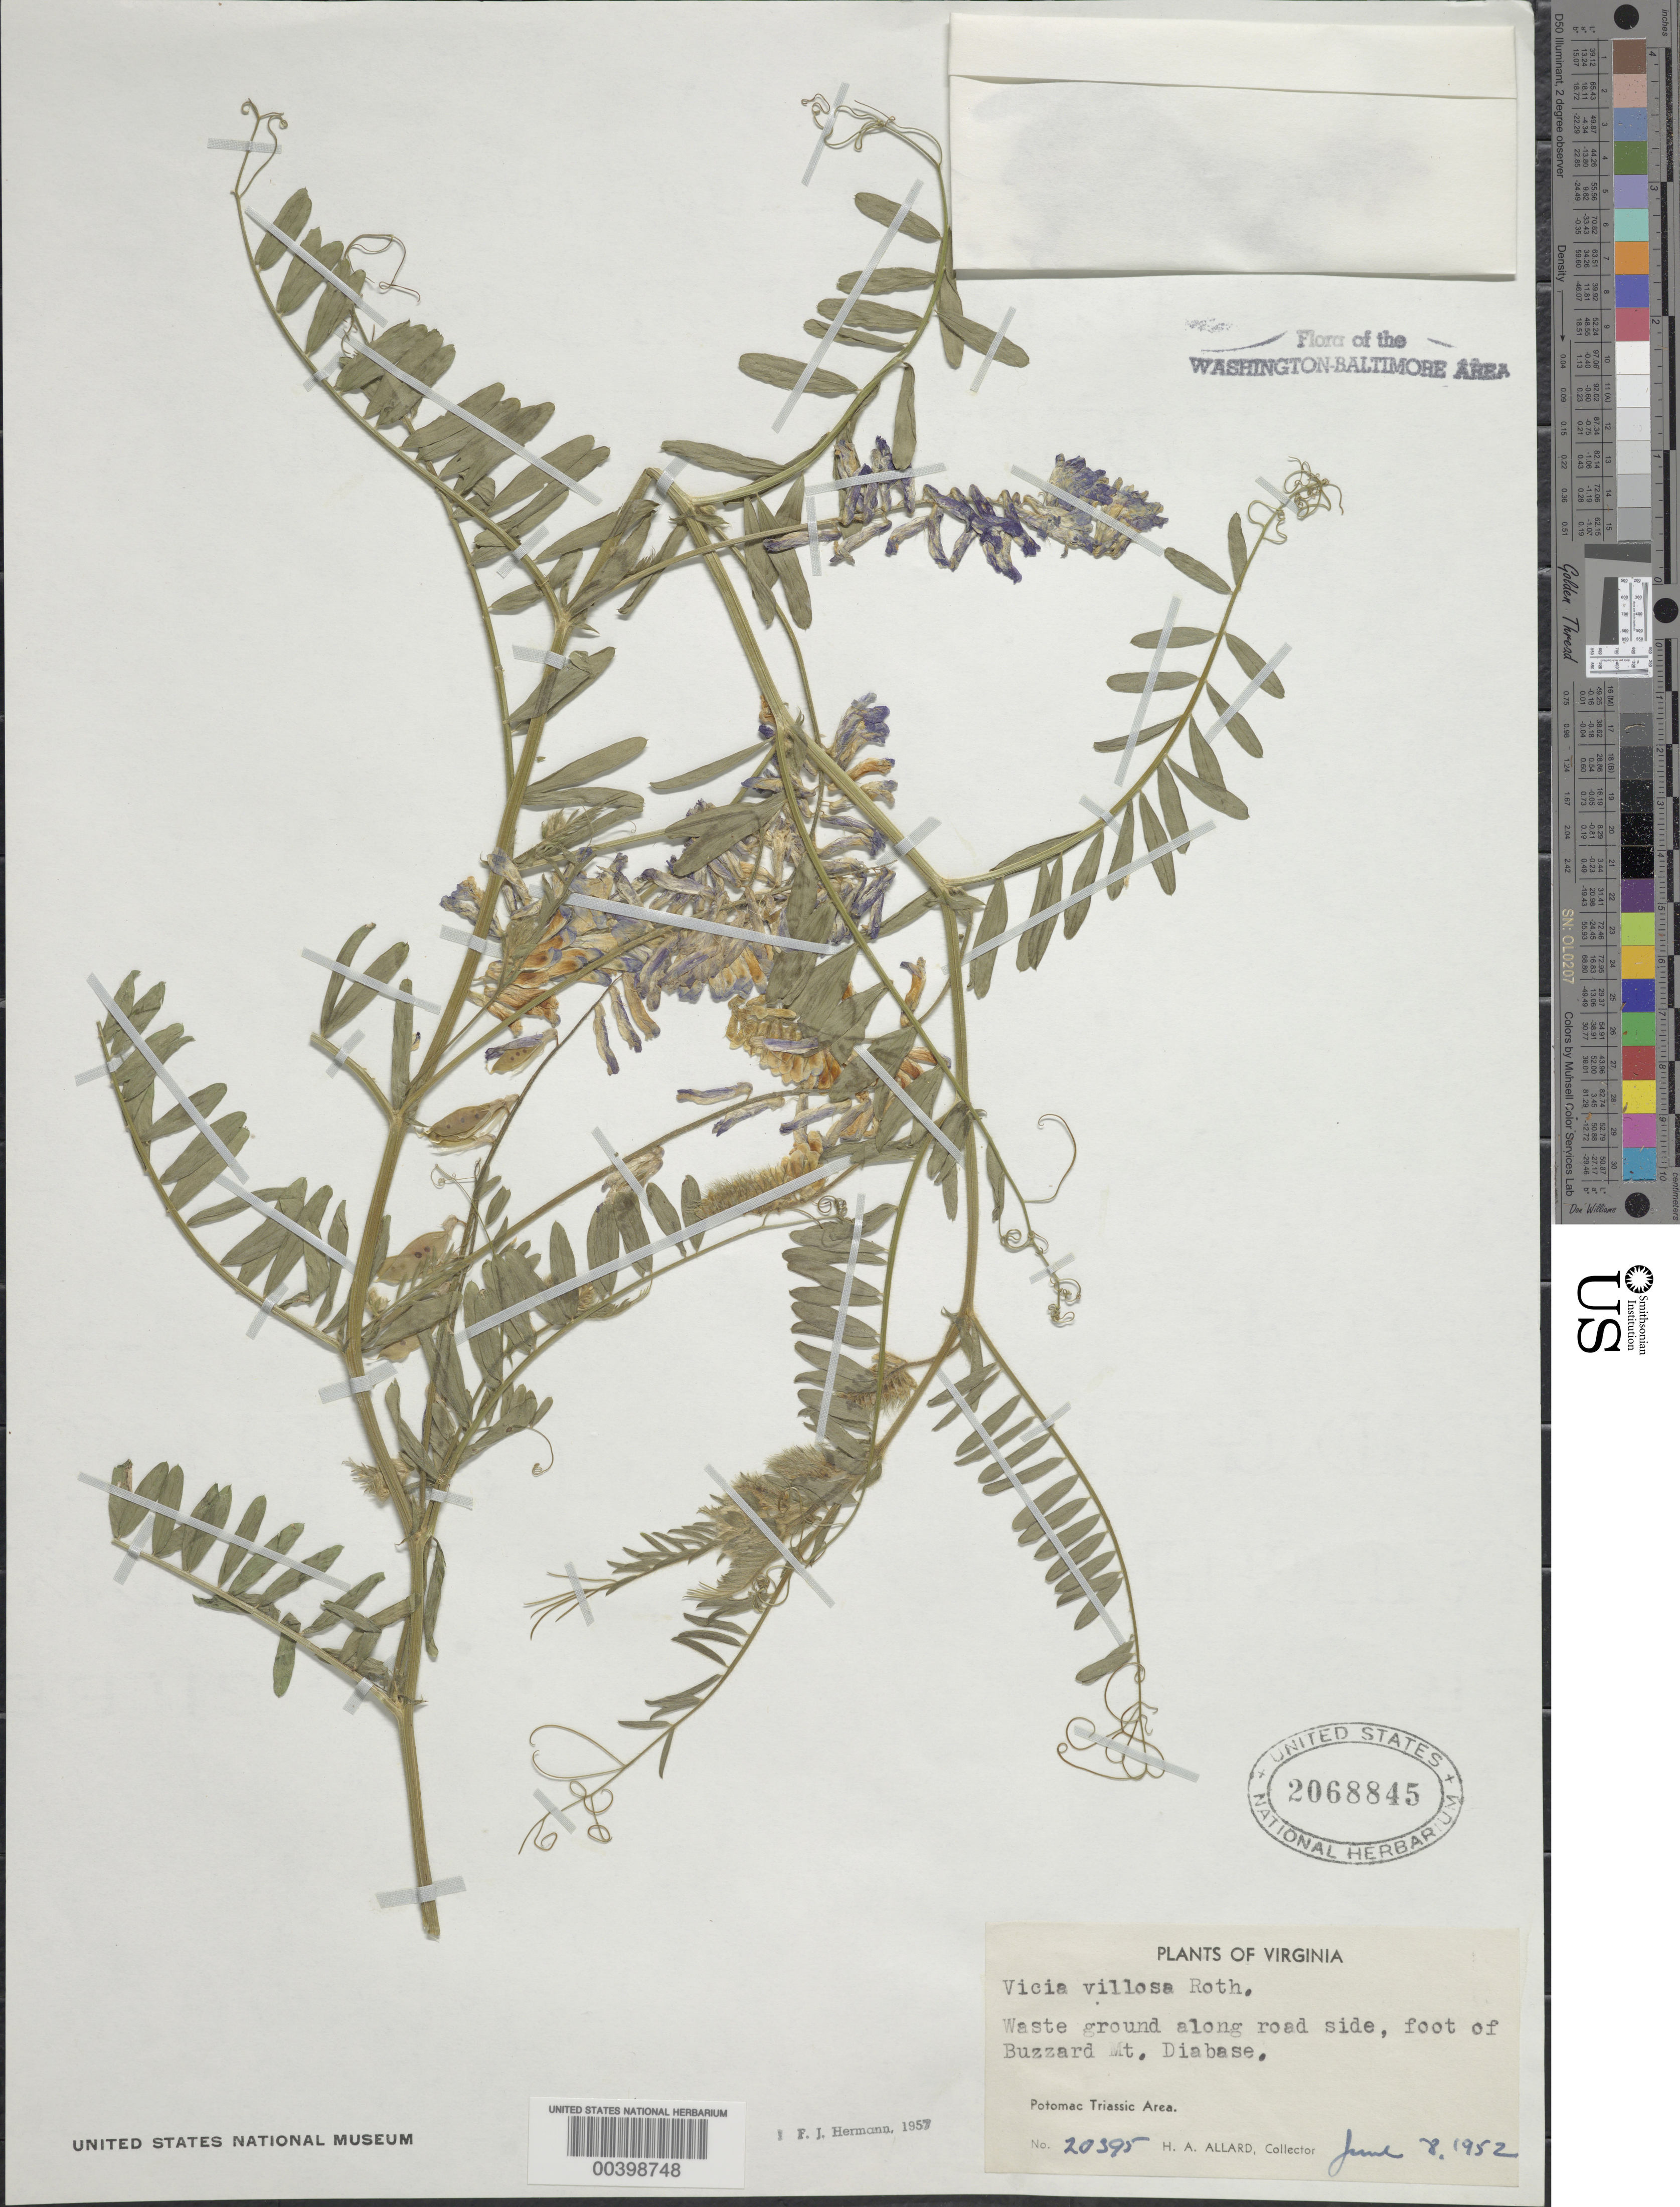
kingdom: Plantae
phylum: Tracheophyta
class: Magnoliopsida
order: Fabales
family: Fabaceae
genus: Vicia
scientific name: Vicia villosa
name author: Roth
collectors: H. A. Allard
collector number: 20395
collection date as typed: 08 Jun 1952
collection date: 1952-06-08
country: United States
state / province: Virginia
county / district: Culpeper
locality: Buzzard Mountain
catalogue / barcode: US 2068845